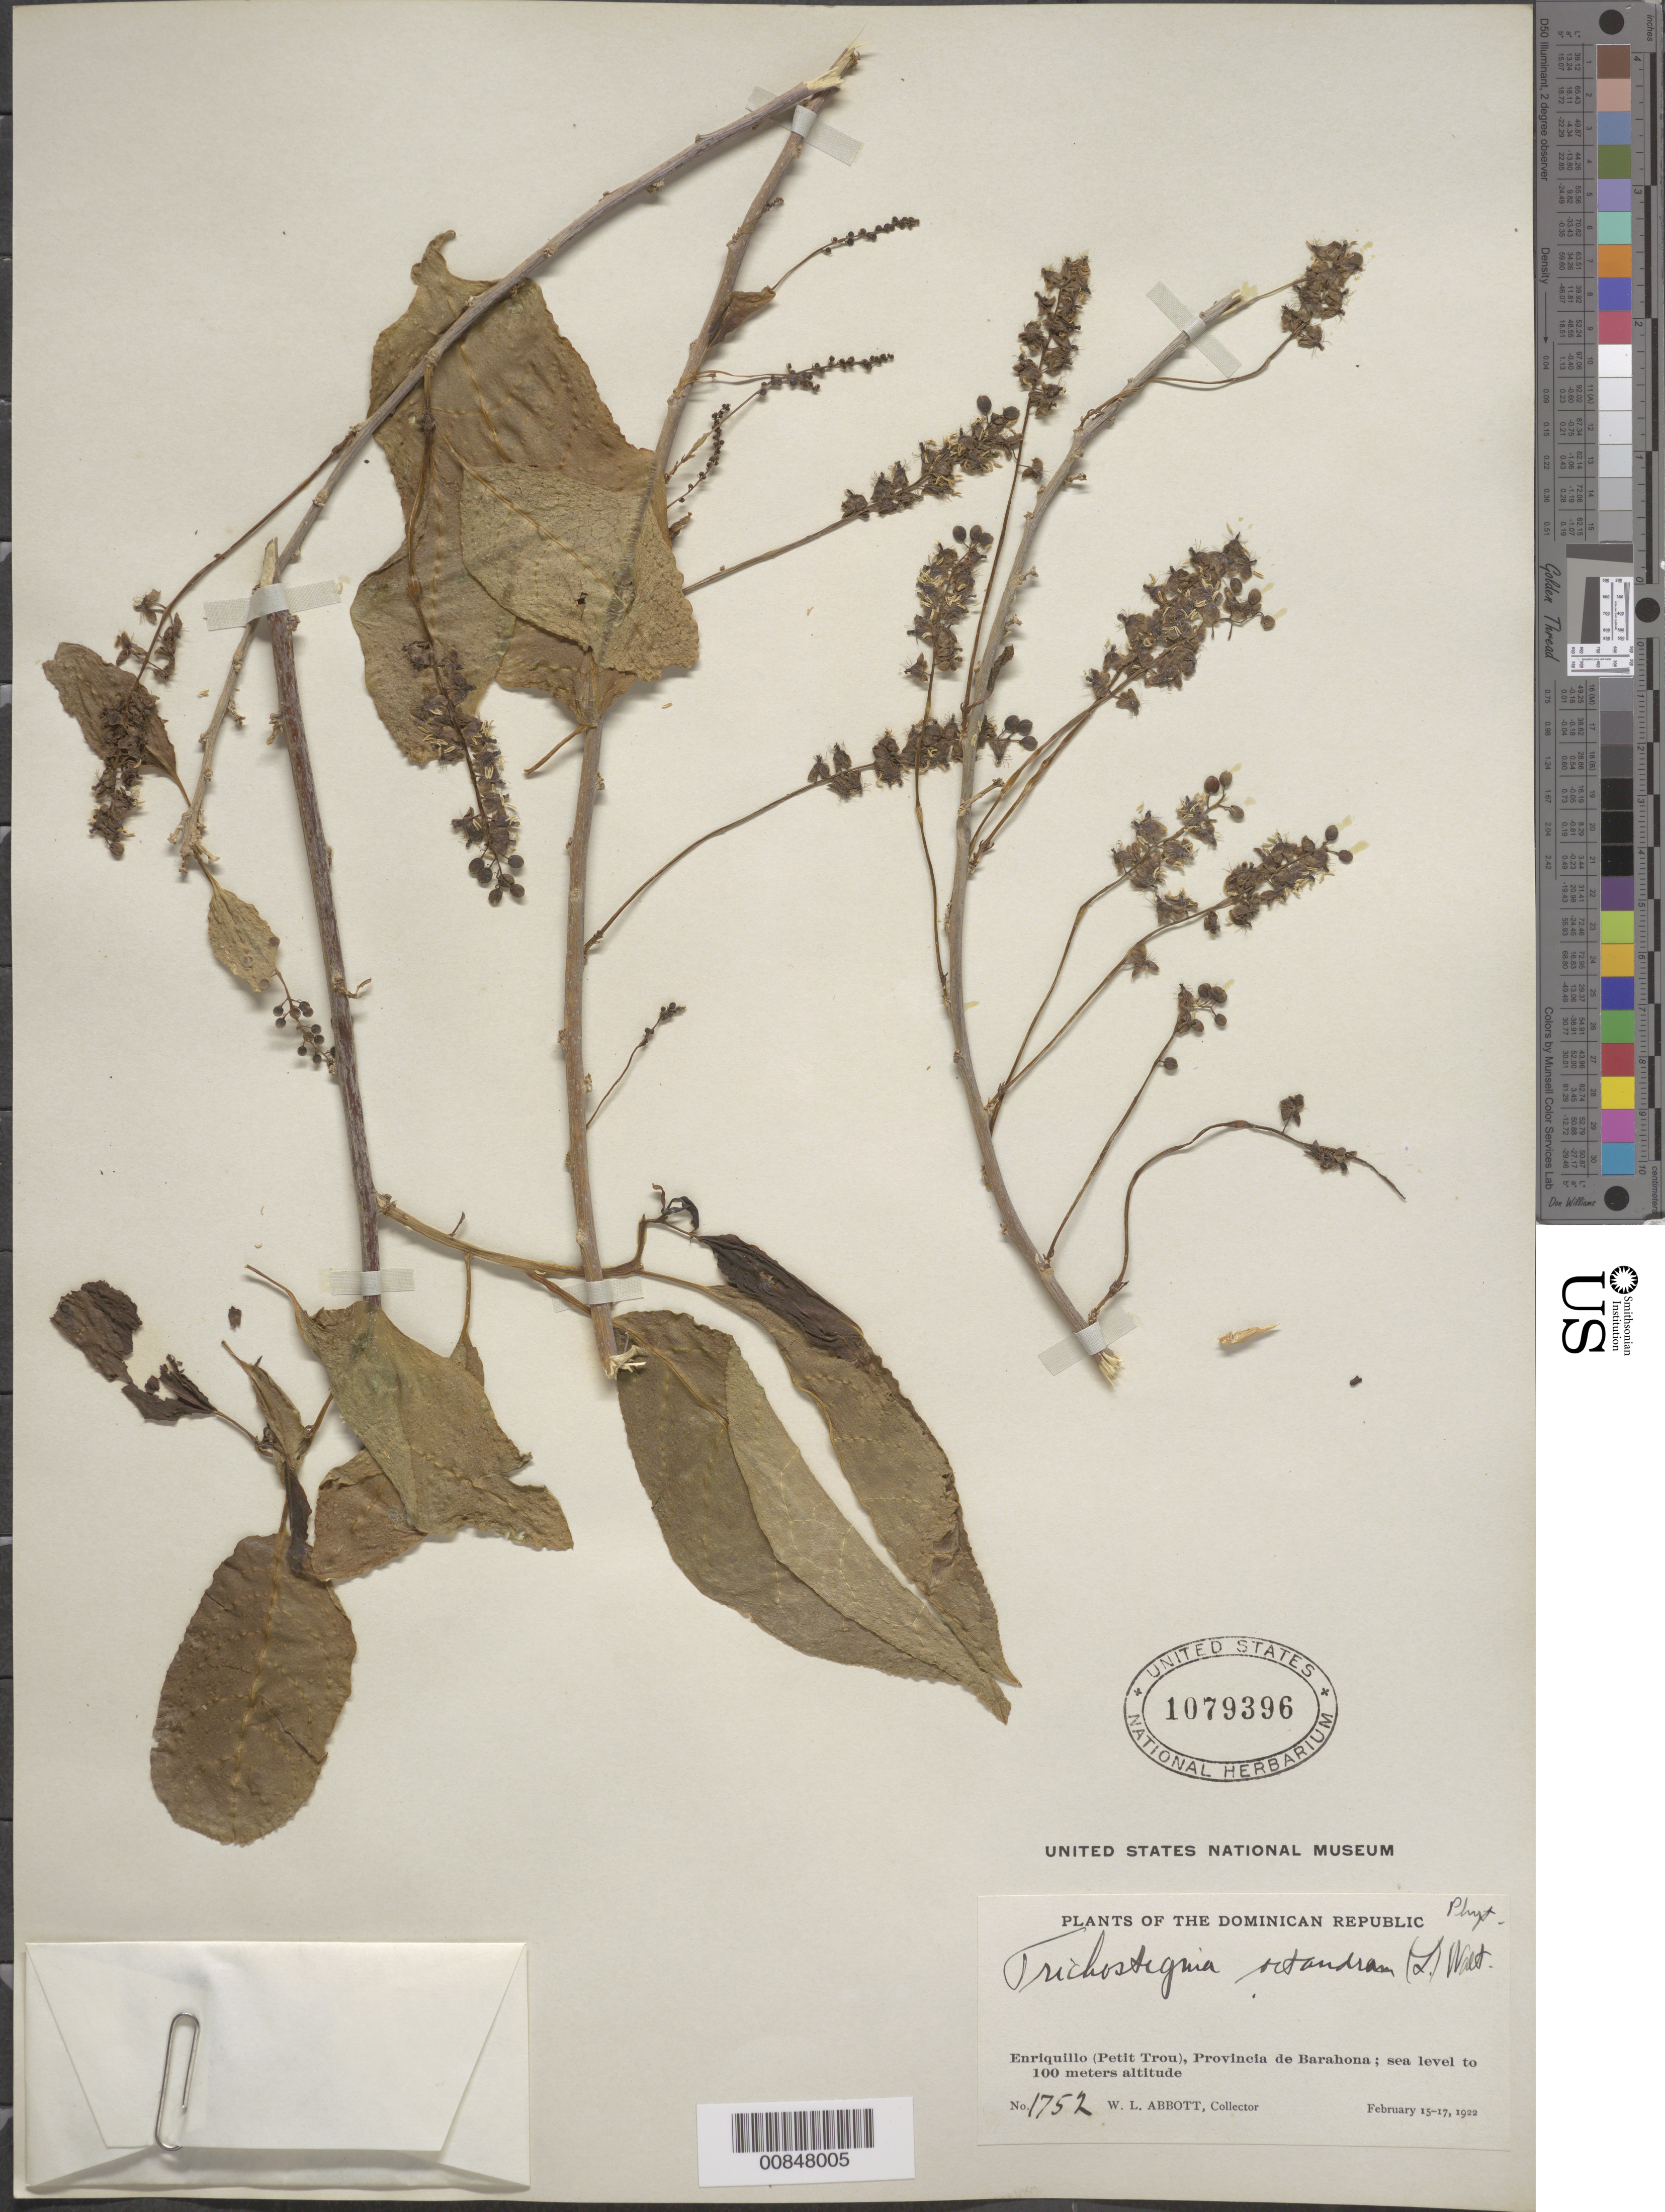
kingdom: Plantae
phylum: Tracheophyta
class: Magnoliopsida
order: Caryophyllales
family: Phytolaccaceae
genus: Trichostigma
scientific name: Trichostigma octandrum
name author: (L.) H. Walter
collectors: W. L. Abbott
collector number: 1752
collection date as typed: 15 Feb 1922 to 17 Feb 1922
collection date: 1922-02-15/1922-02-17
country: Dominican Republic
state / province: Barahona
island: Hispaniola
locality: Enriquillo (Petit Trou).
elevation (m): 0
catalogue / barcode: US 1079396